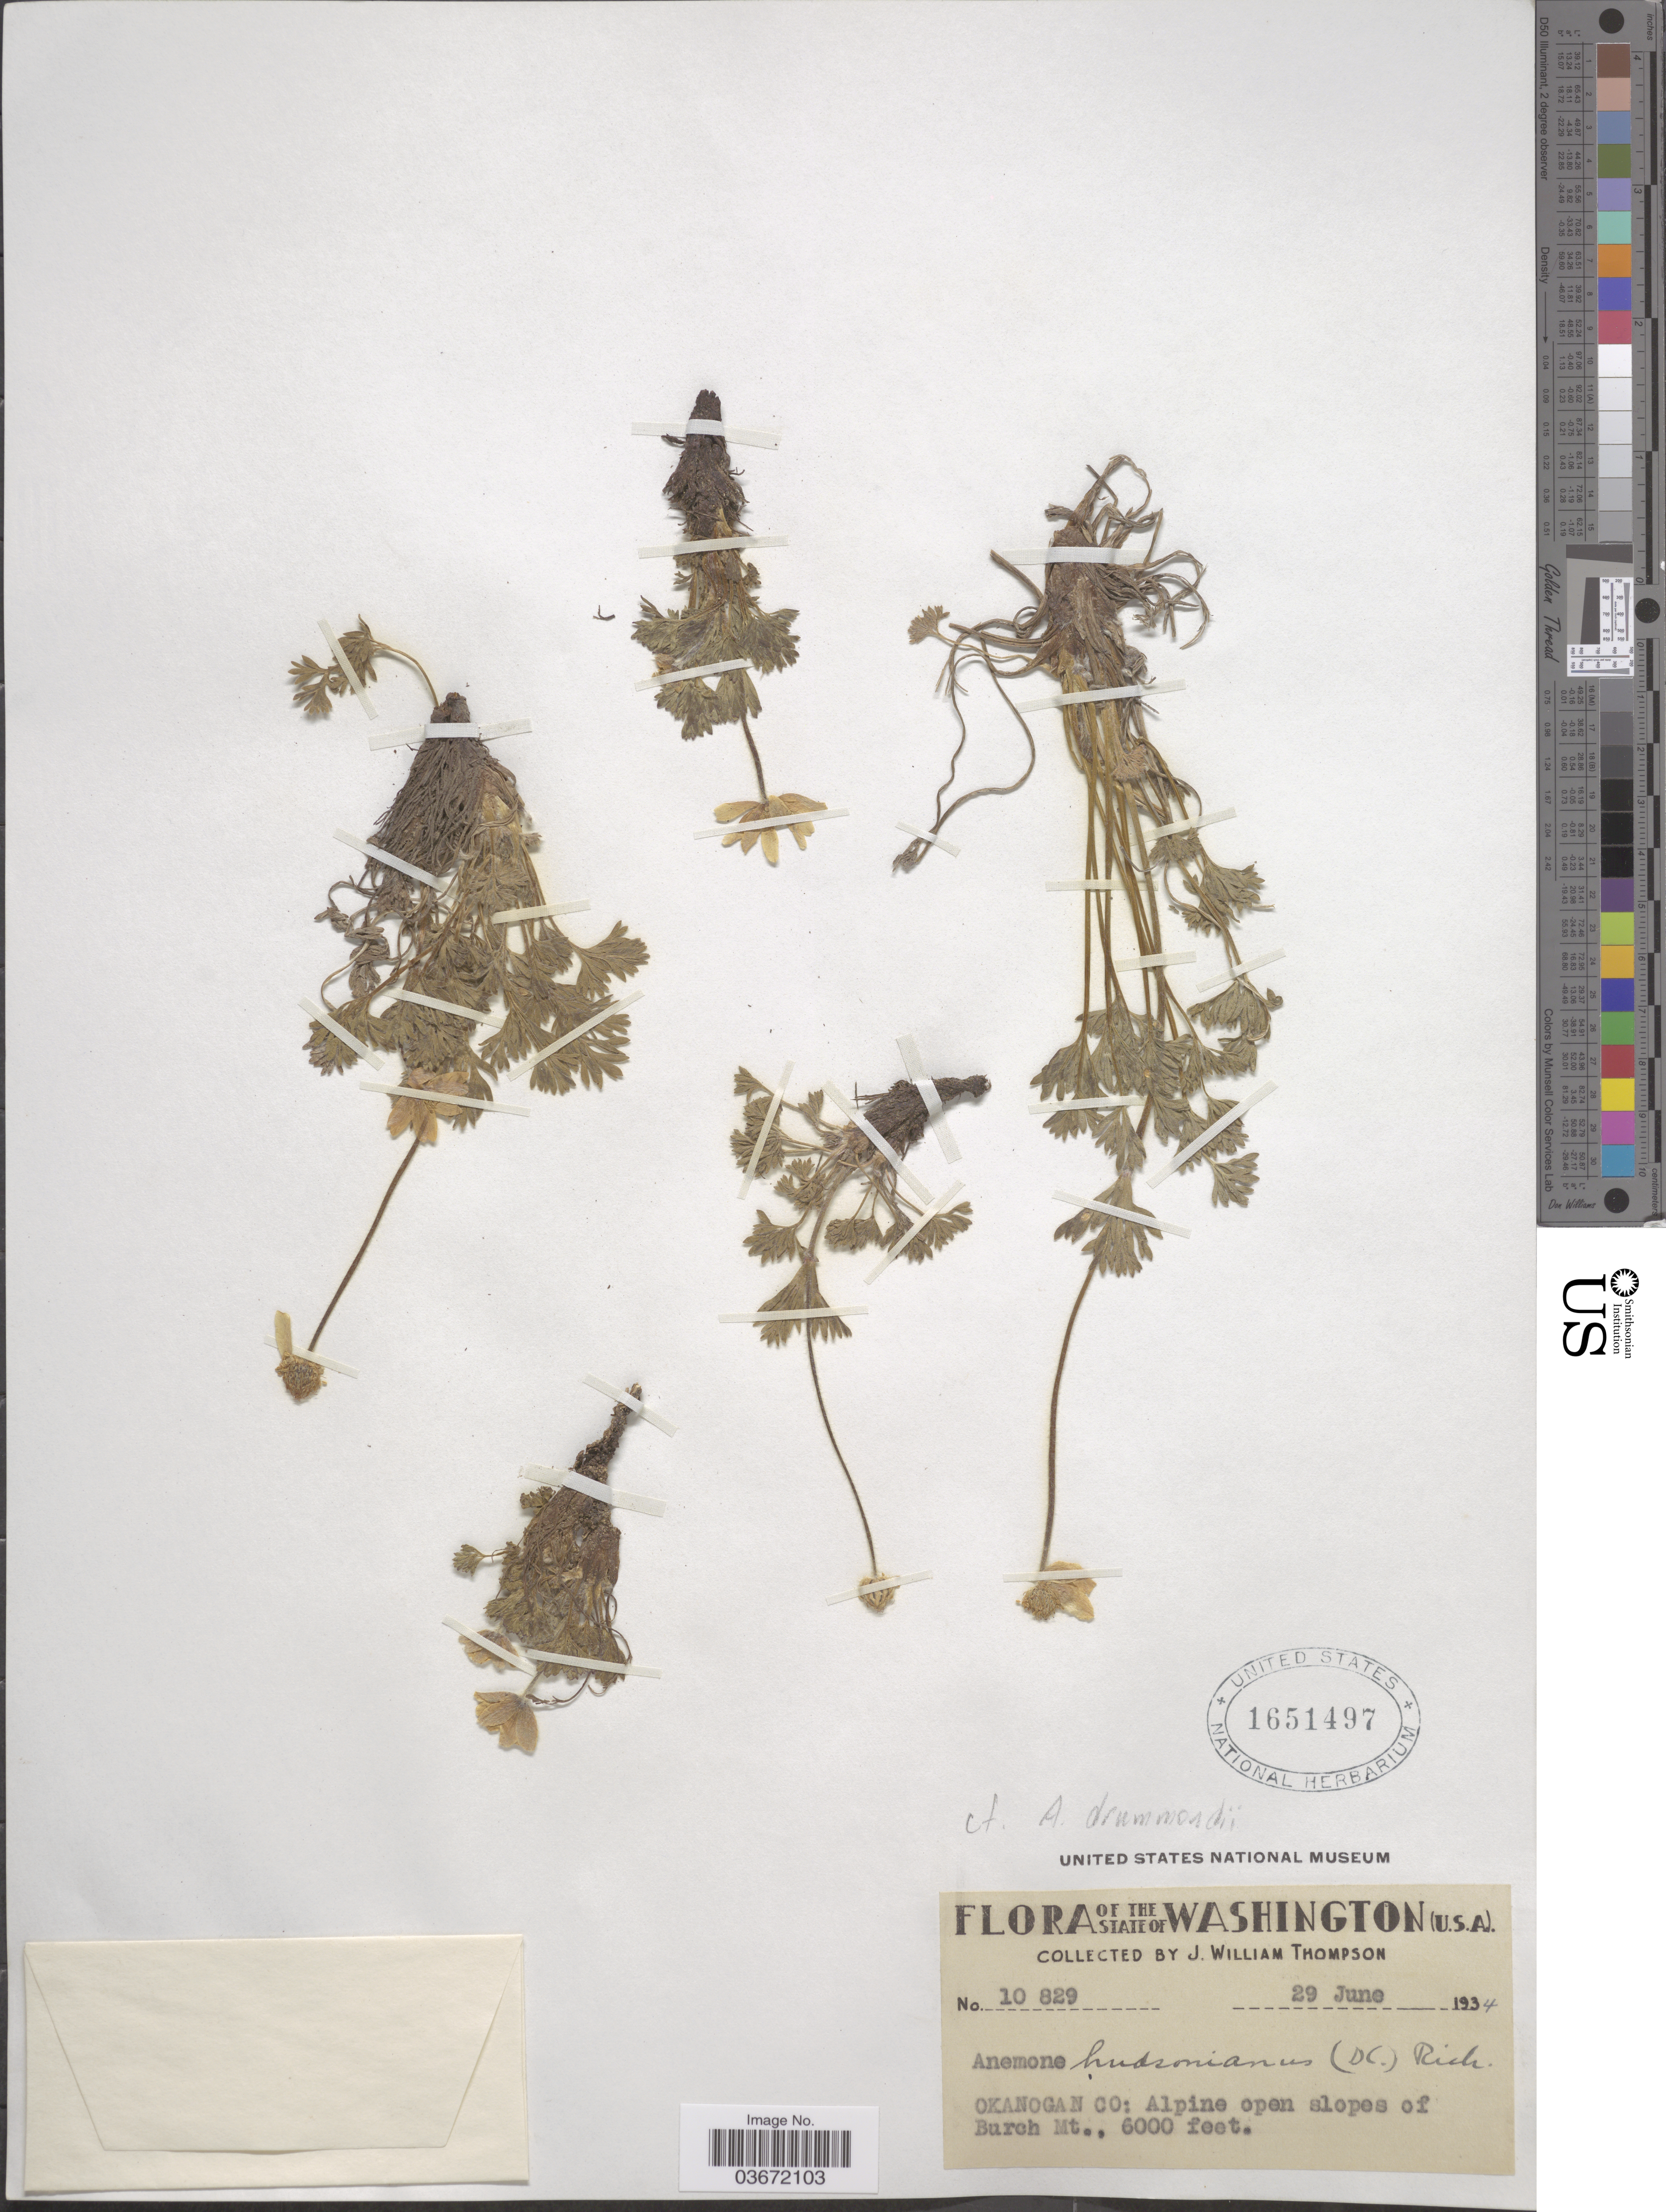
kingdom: Plantae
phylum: Tracheophyta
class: Magnoliopsida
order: Ranunculales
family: Ranunculaceae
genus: Anemone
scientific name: Anemone multifida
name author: Poir.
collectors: J. W. Thompson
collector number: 10829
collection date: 1934-06-29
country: United States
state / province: Washington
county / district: Okanogan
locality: Okanogan Co: Alpine open slopes of Burch Mt.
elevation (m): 1829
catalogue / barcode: US 1651497